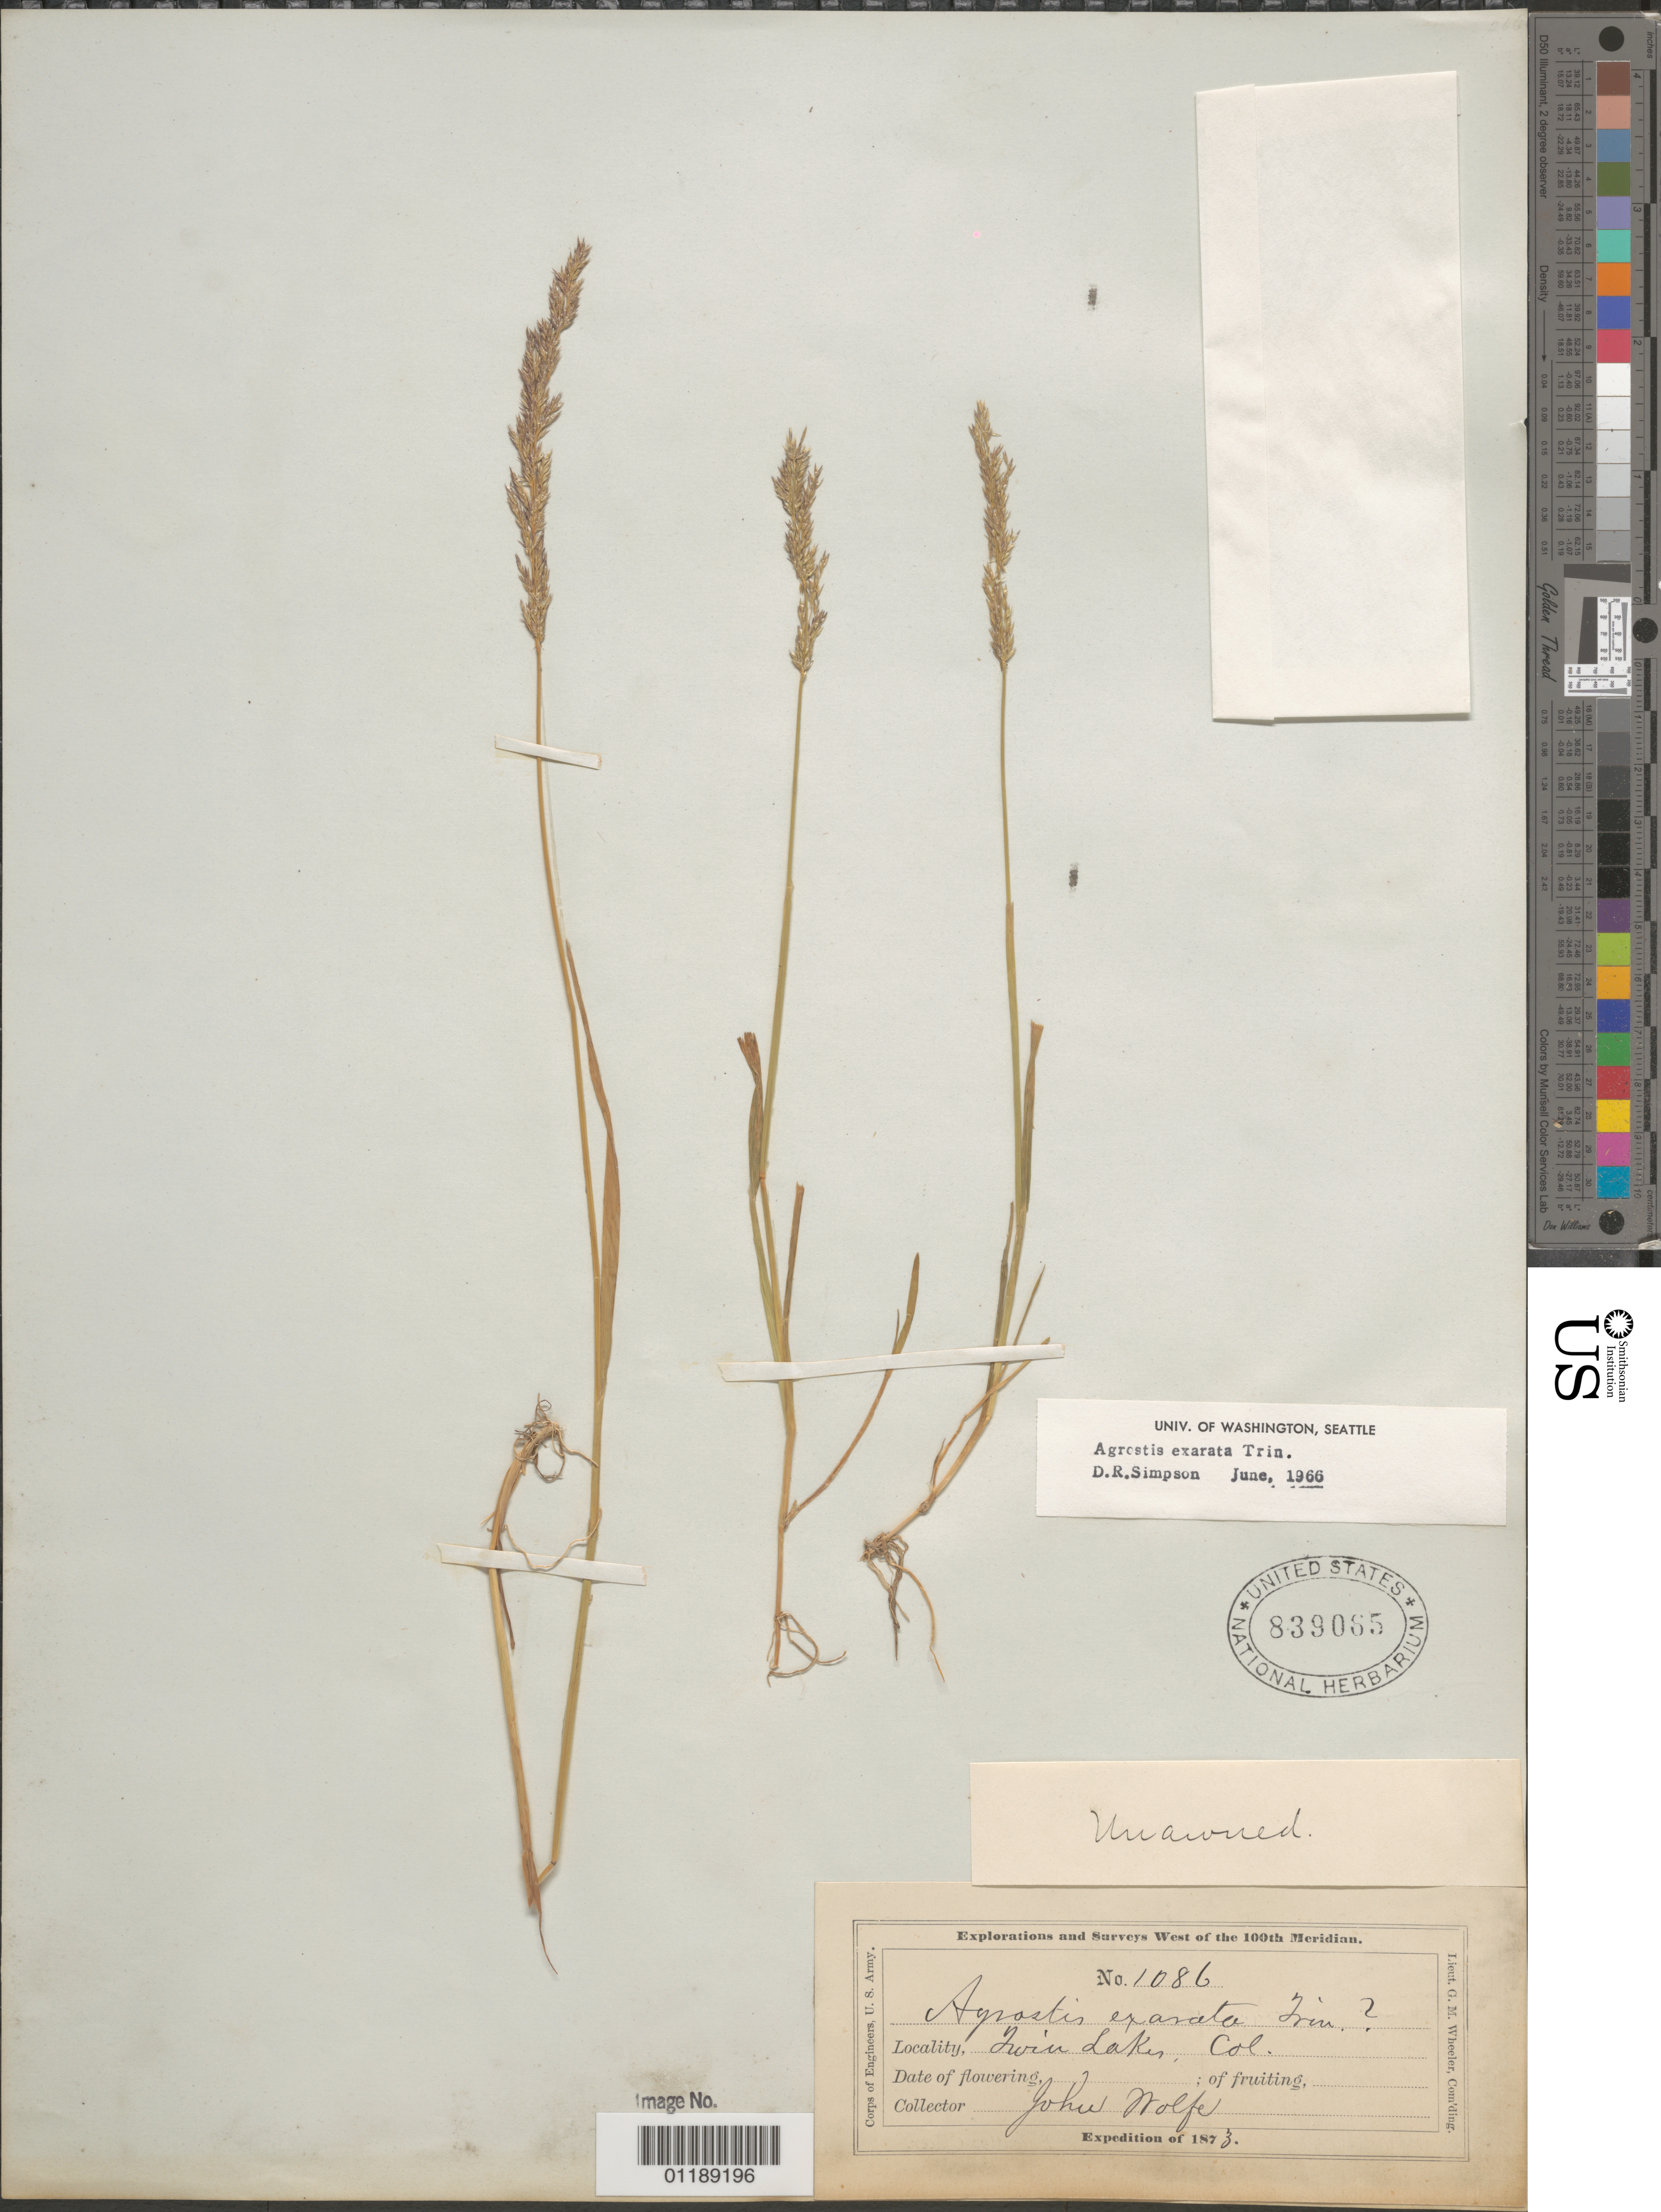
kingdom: Plantae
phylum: Tracheophyta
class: Liliopsida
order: Poales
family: Poaceae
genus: Agrostis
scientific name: Agrostis exarata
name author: Trin.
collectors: J. Wolf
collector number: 1086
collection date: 1873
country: United States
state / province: Colorado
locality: Twin Lakes.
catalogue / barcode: US 839065